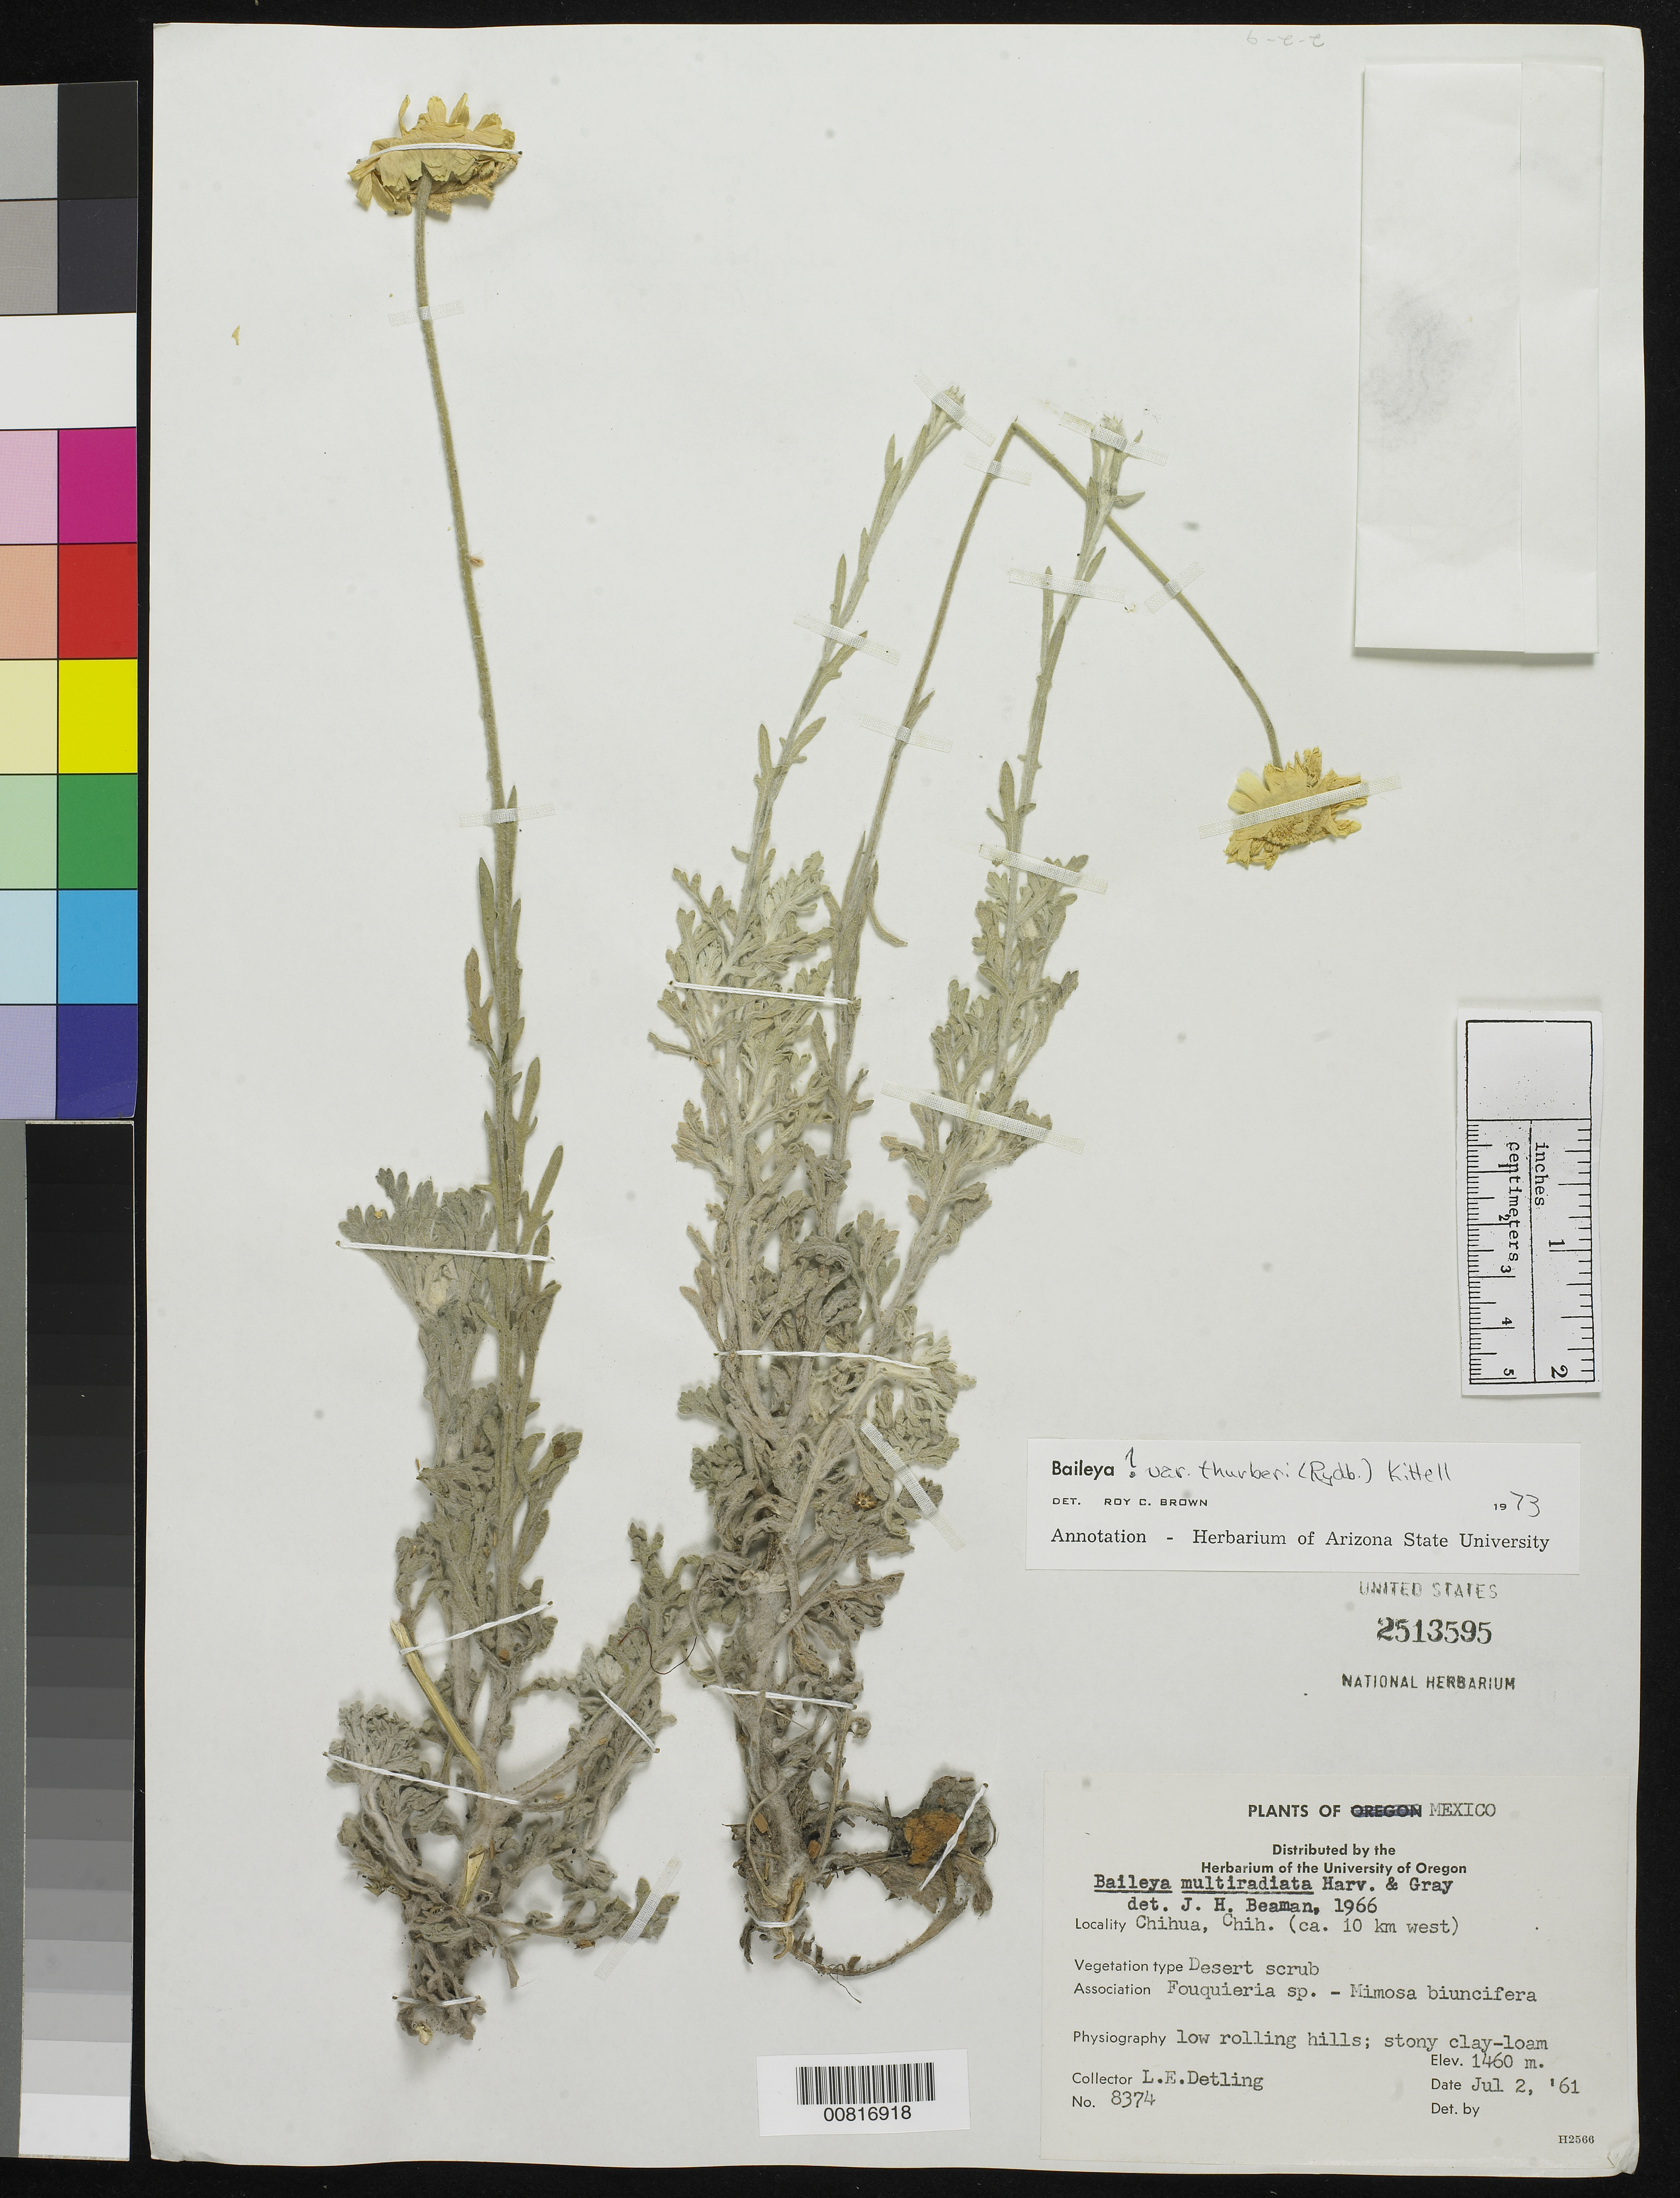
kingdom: Plantae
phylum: Tracheophyta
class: Magnoliopsida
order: Asterales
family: Asteraceae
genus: Baileya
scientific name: Baileya multiradiata var. thurberi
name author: (Rydb.) Kittell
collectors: L. E. Detling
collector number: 8374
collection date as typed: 02 Jul 1961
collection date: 1961-07-02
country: Mexico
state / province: Chihuahua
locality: Chihuahua, Chihuahua (ca. 10 km. west).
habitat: Low rolling hills; stony clay-loam. Association: Fouqueria sp. - Mimosa biuncifera.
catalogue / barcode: US 2513595